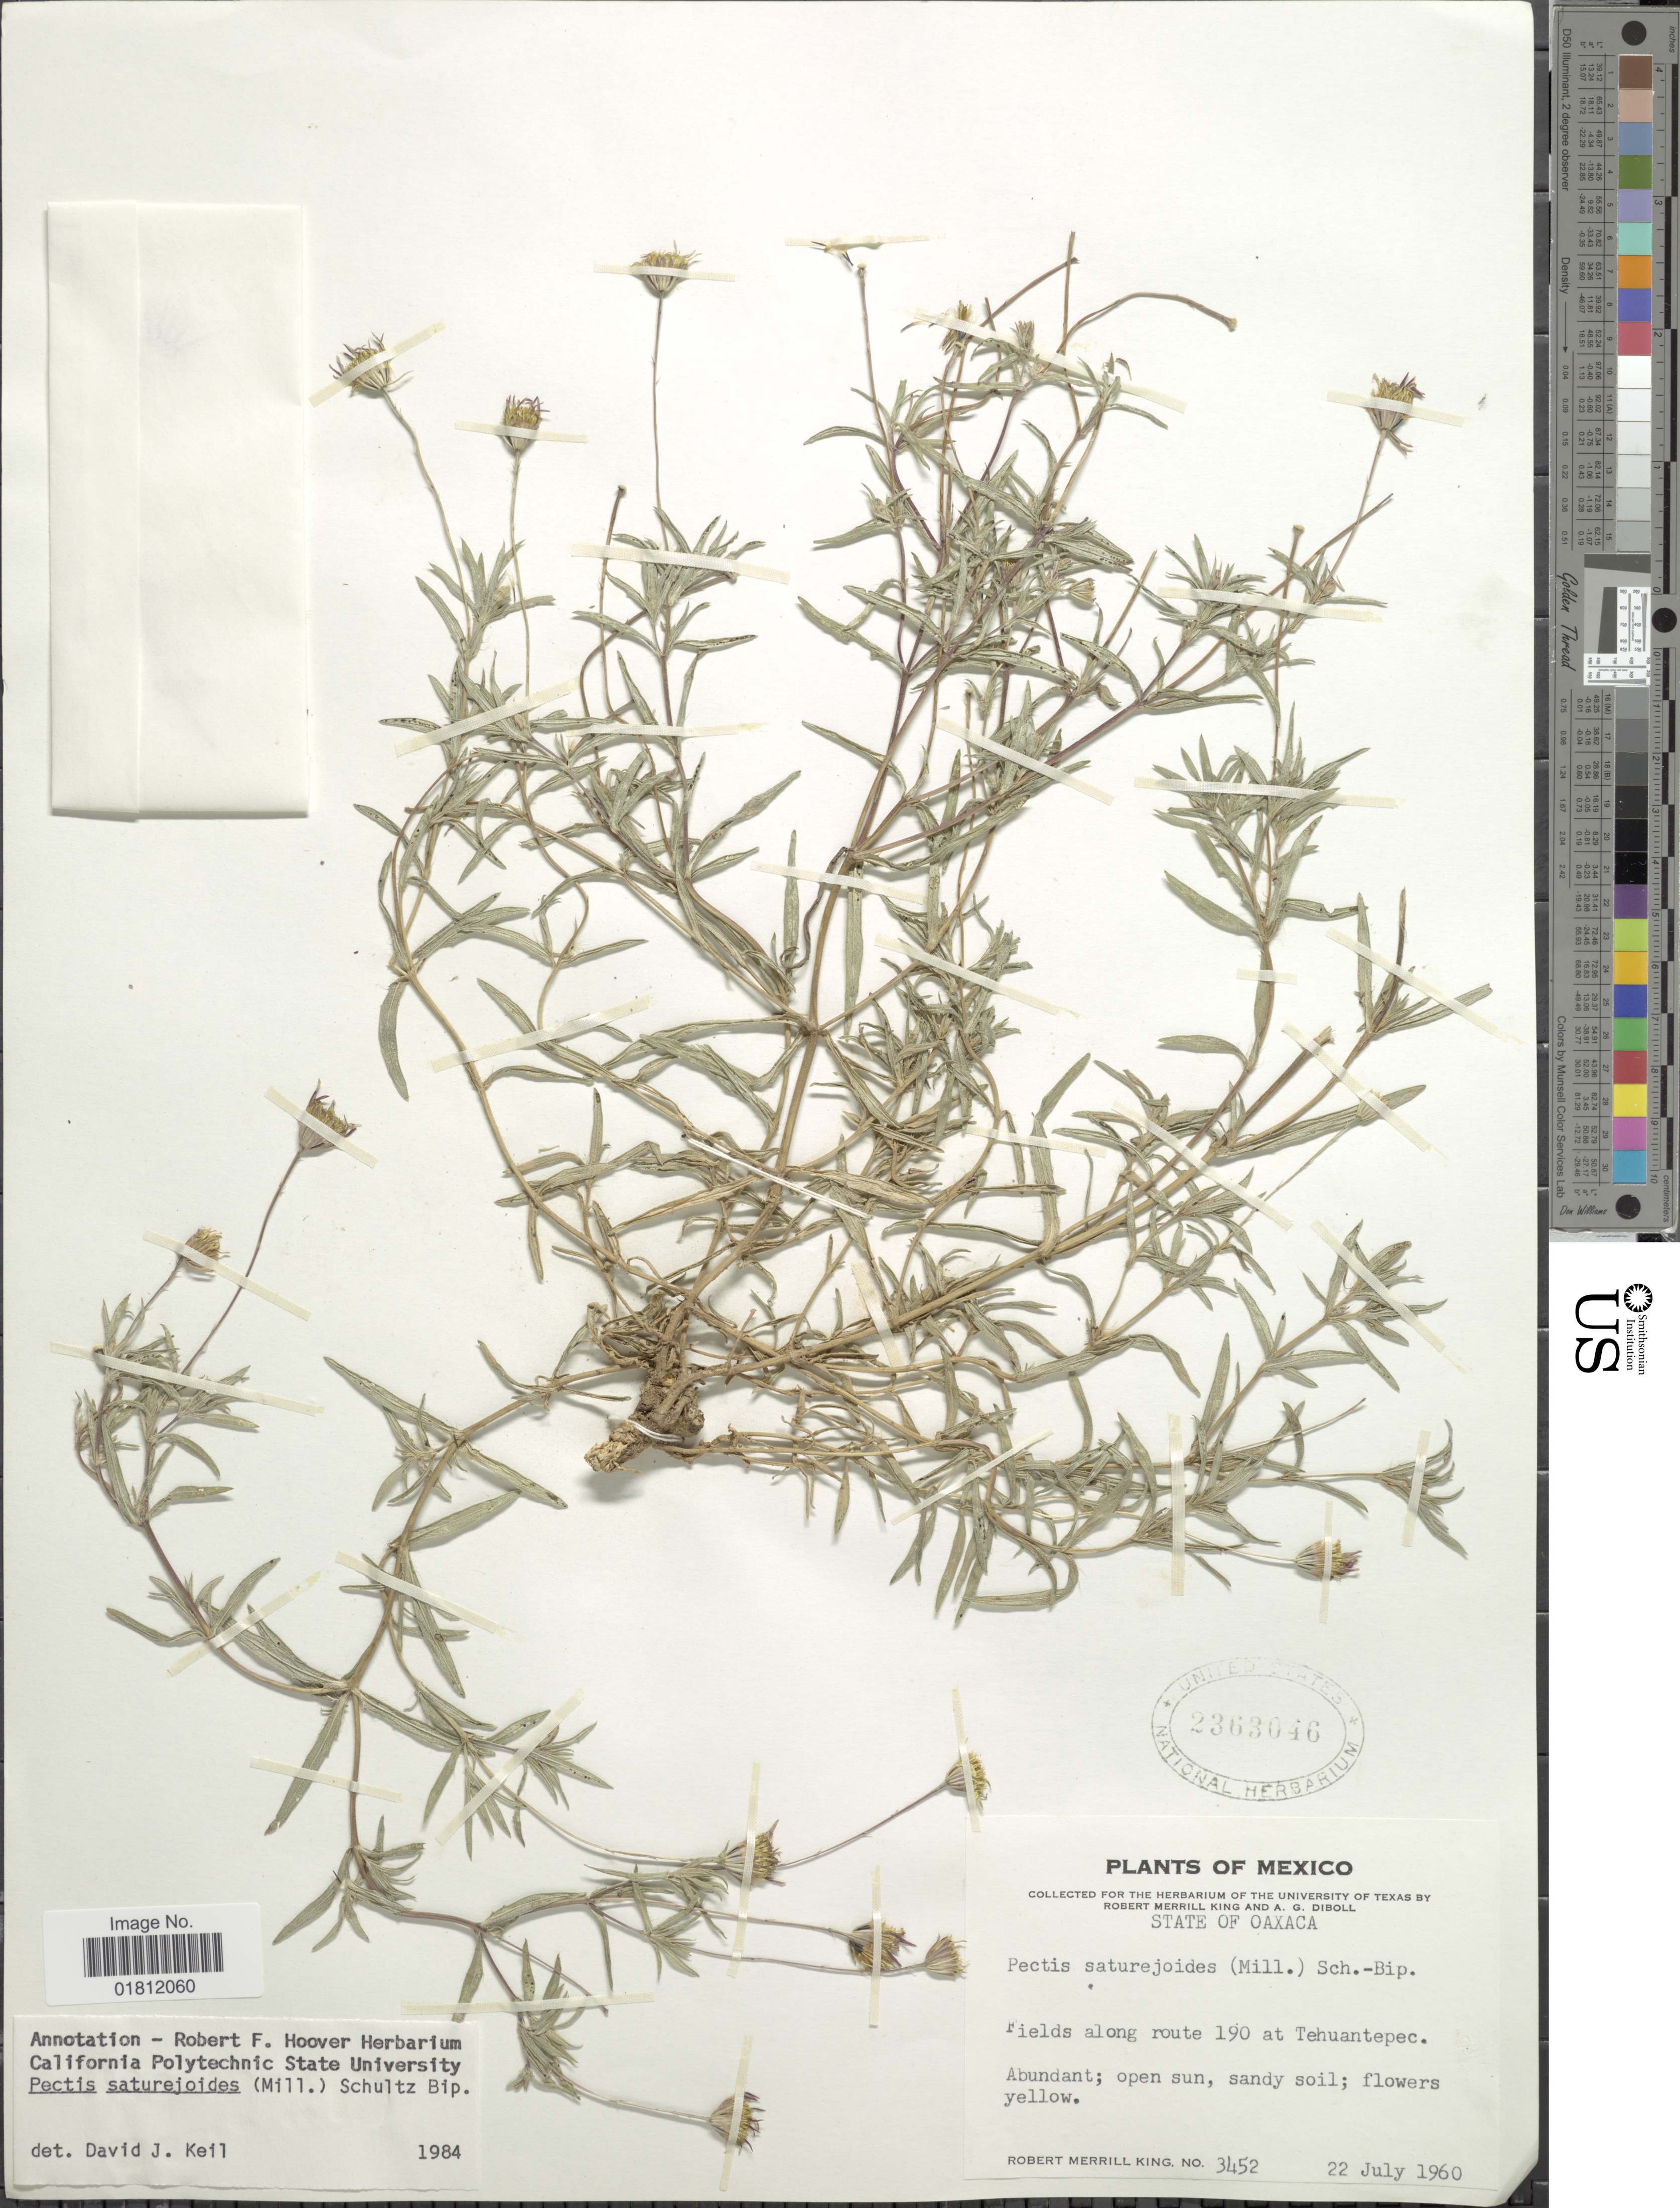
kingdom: Plantae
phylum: Tracheophyta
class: Magnoliopsida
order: Asterales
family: Asteraceae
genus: Pectis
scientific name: Pectis saturejoides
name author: (Mill.) Sch. Bip.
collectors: R. M. King & A. Diboll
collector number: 3452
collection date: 1960-07-22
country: Mexico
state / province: Oaxaca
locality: State of Oaxaca, Fields along route 190 at Tehuantepec.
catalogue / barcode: US 2363046